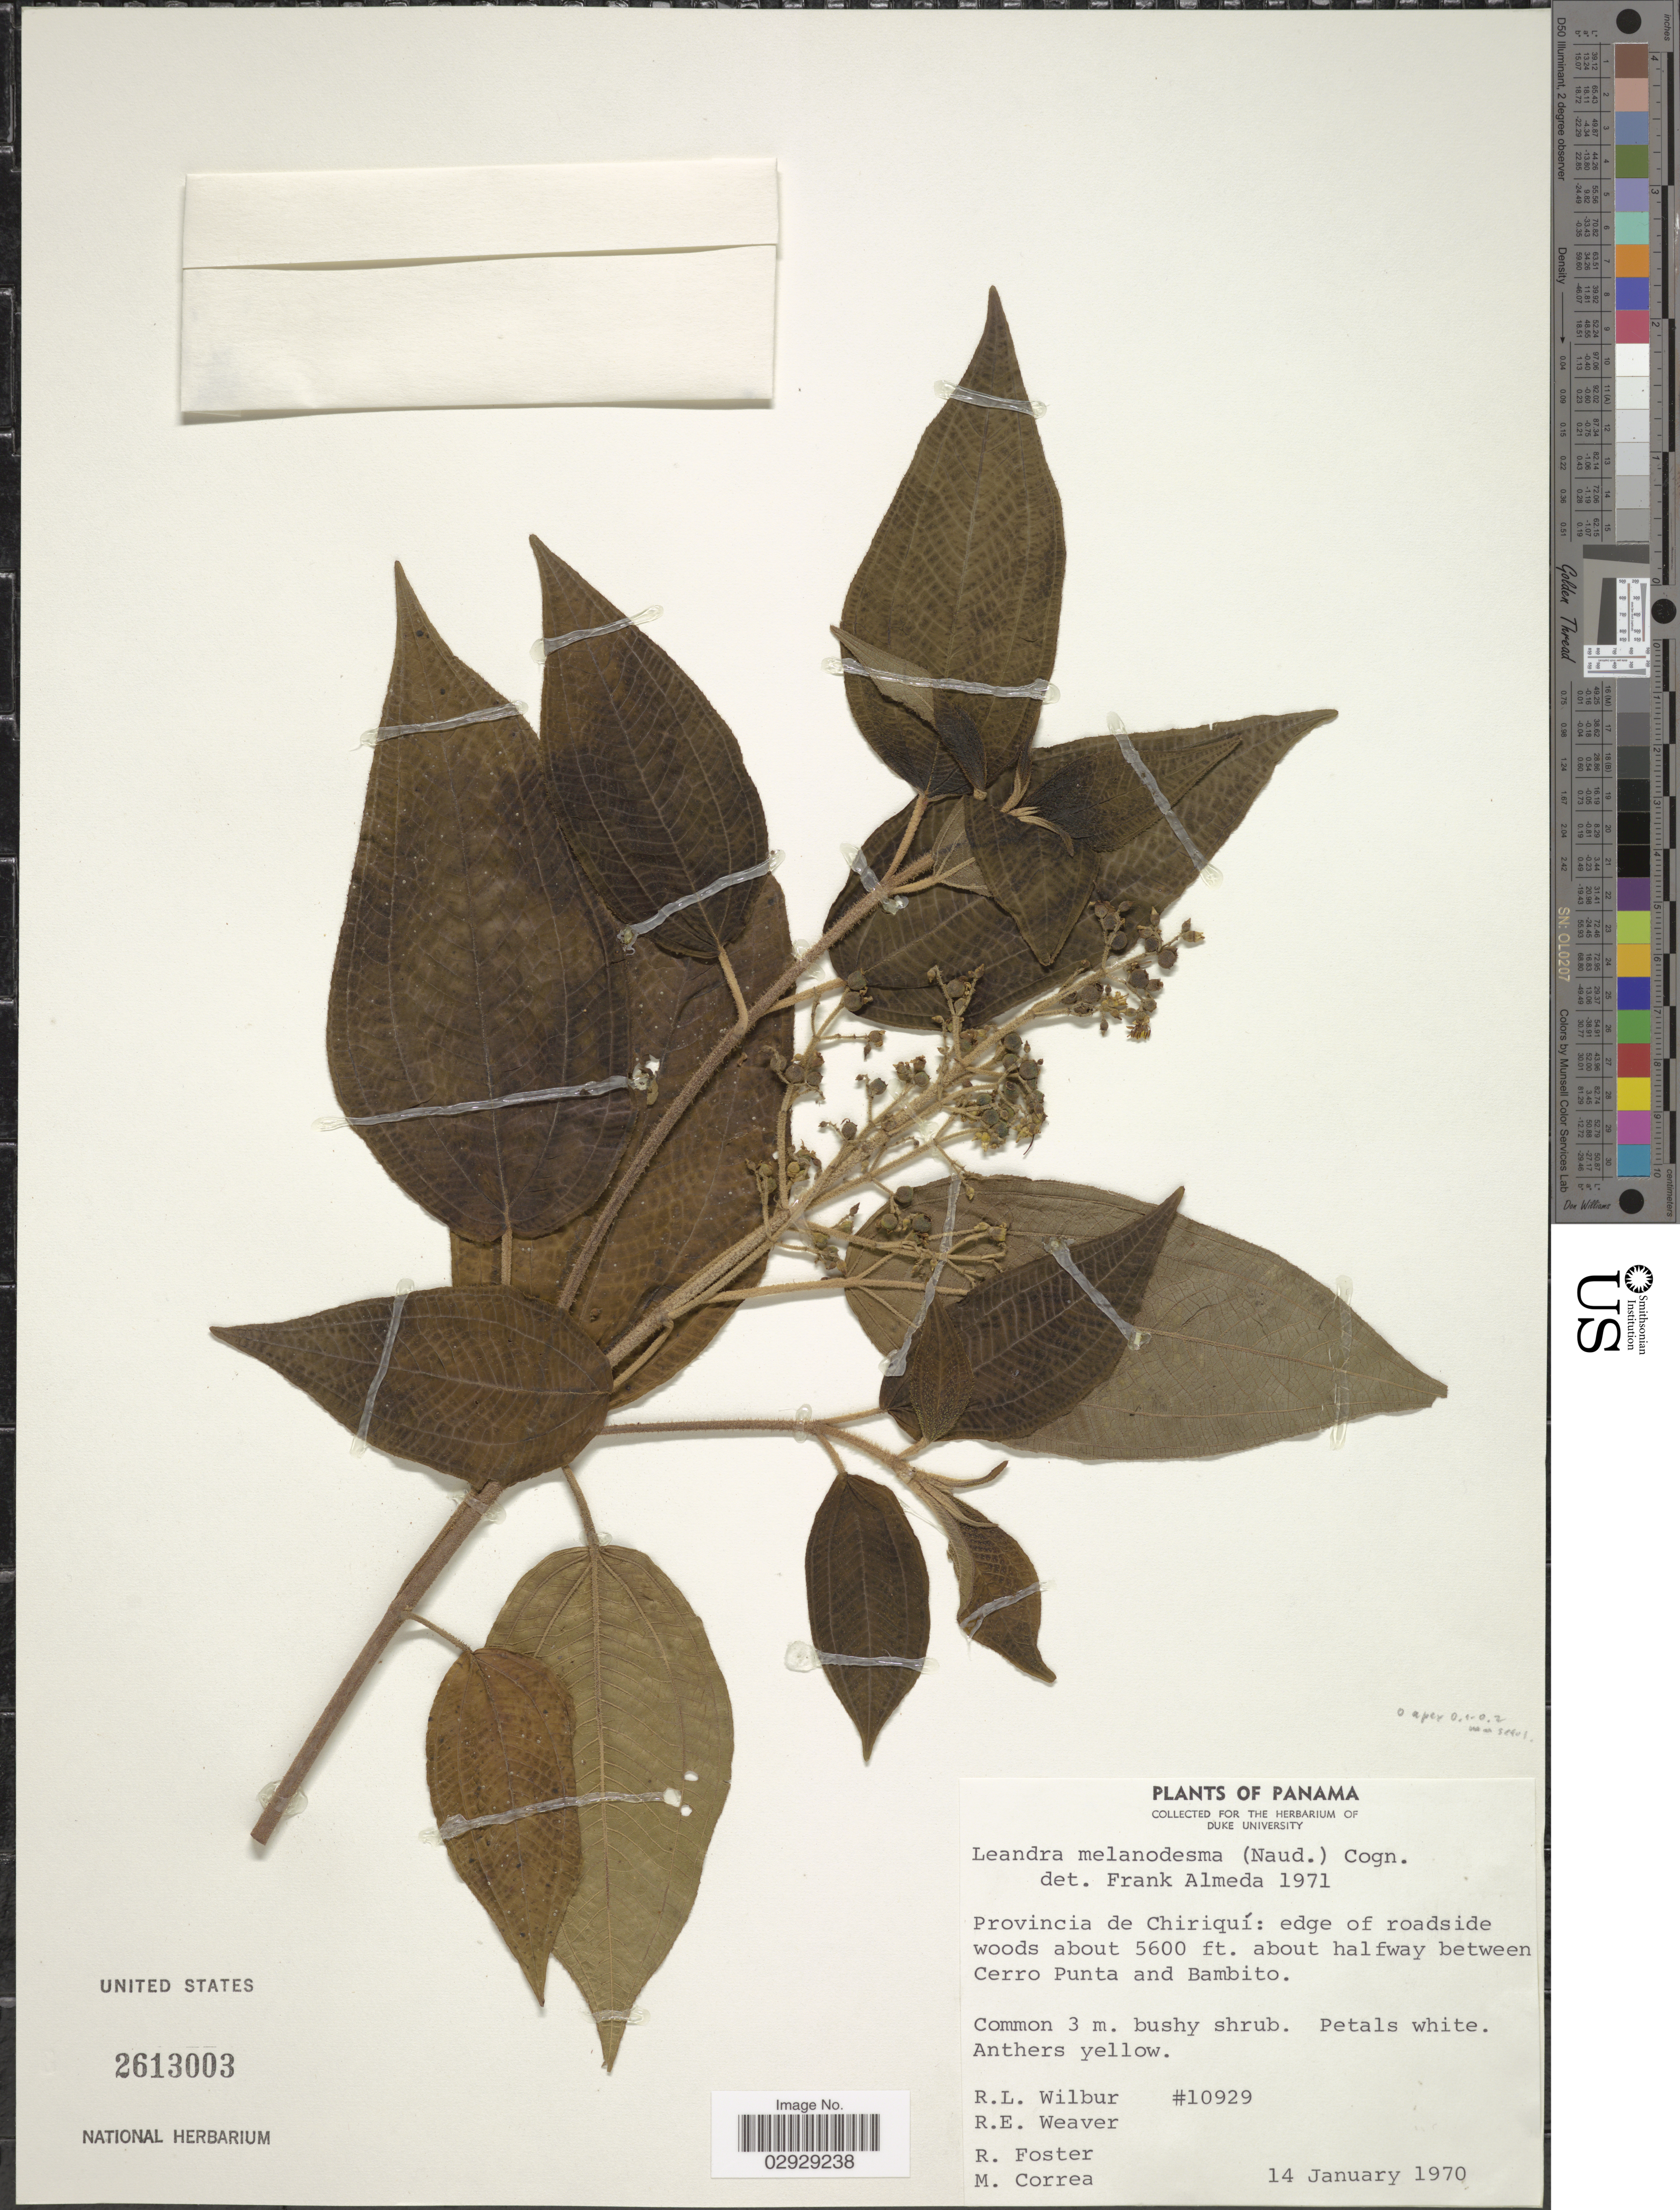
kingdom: Plantae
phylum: Tracheophyta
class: Magnoliopsida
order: Myrtales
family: Melastomataceae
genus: Leandra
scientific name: Leandra melanodesma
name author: (Naudin) Cogn.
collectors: R. L. Wilbur, R. E. Weaver, R. Foster & M. Correa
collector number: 10929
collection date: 1970-01-14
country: Panama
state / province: Chiriqui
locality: About halfway between Cerro Punta and Bambito.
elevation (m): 1707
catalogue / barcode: US 2613003